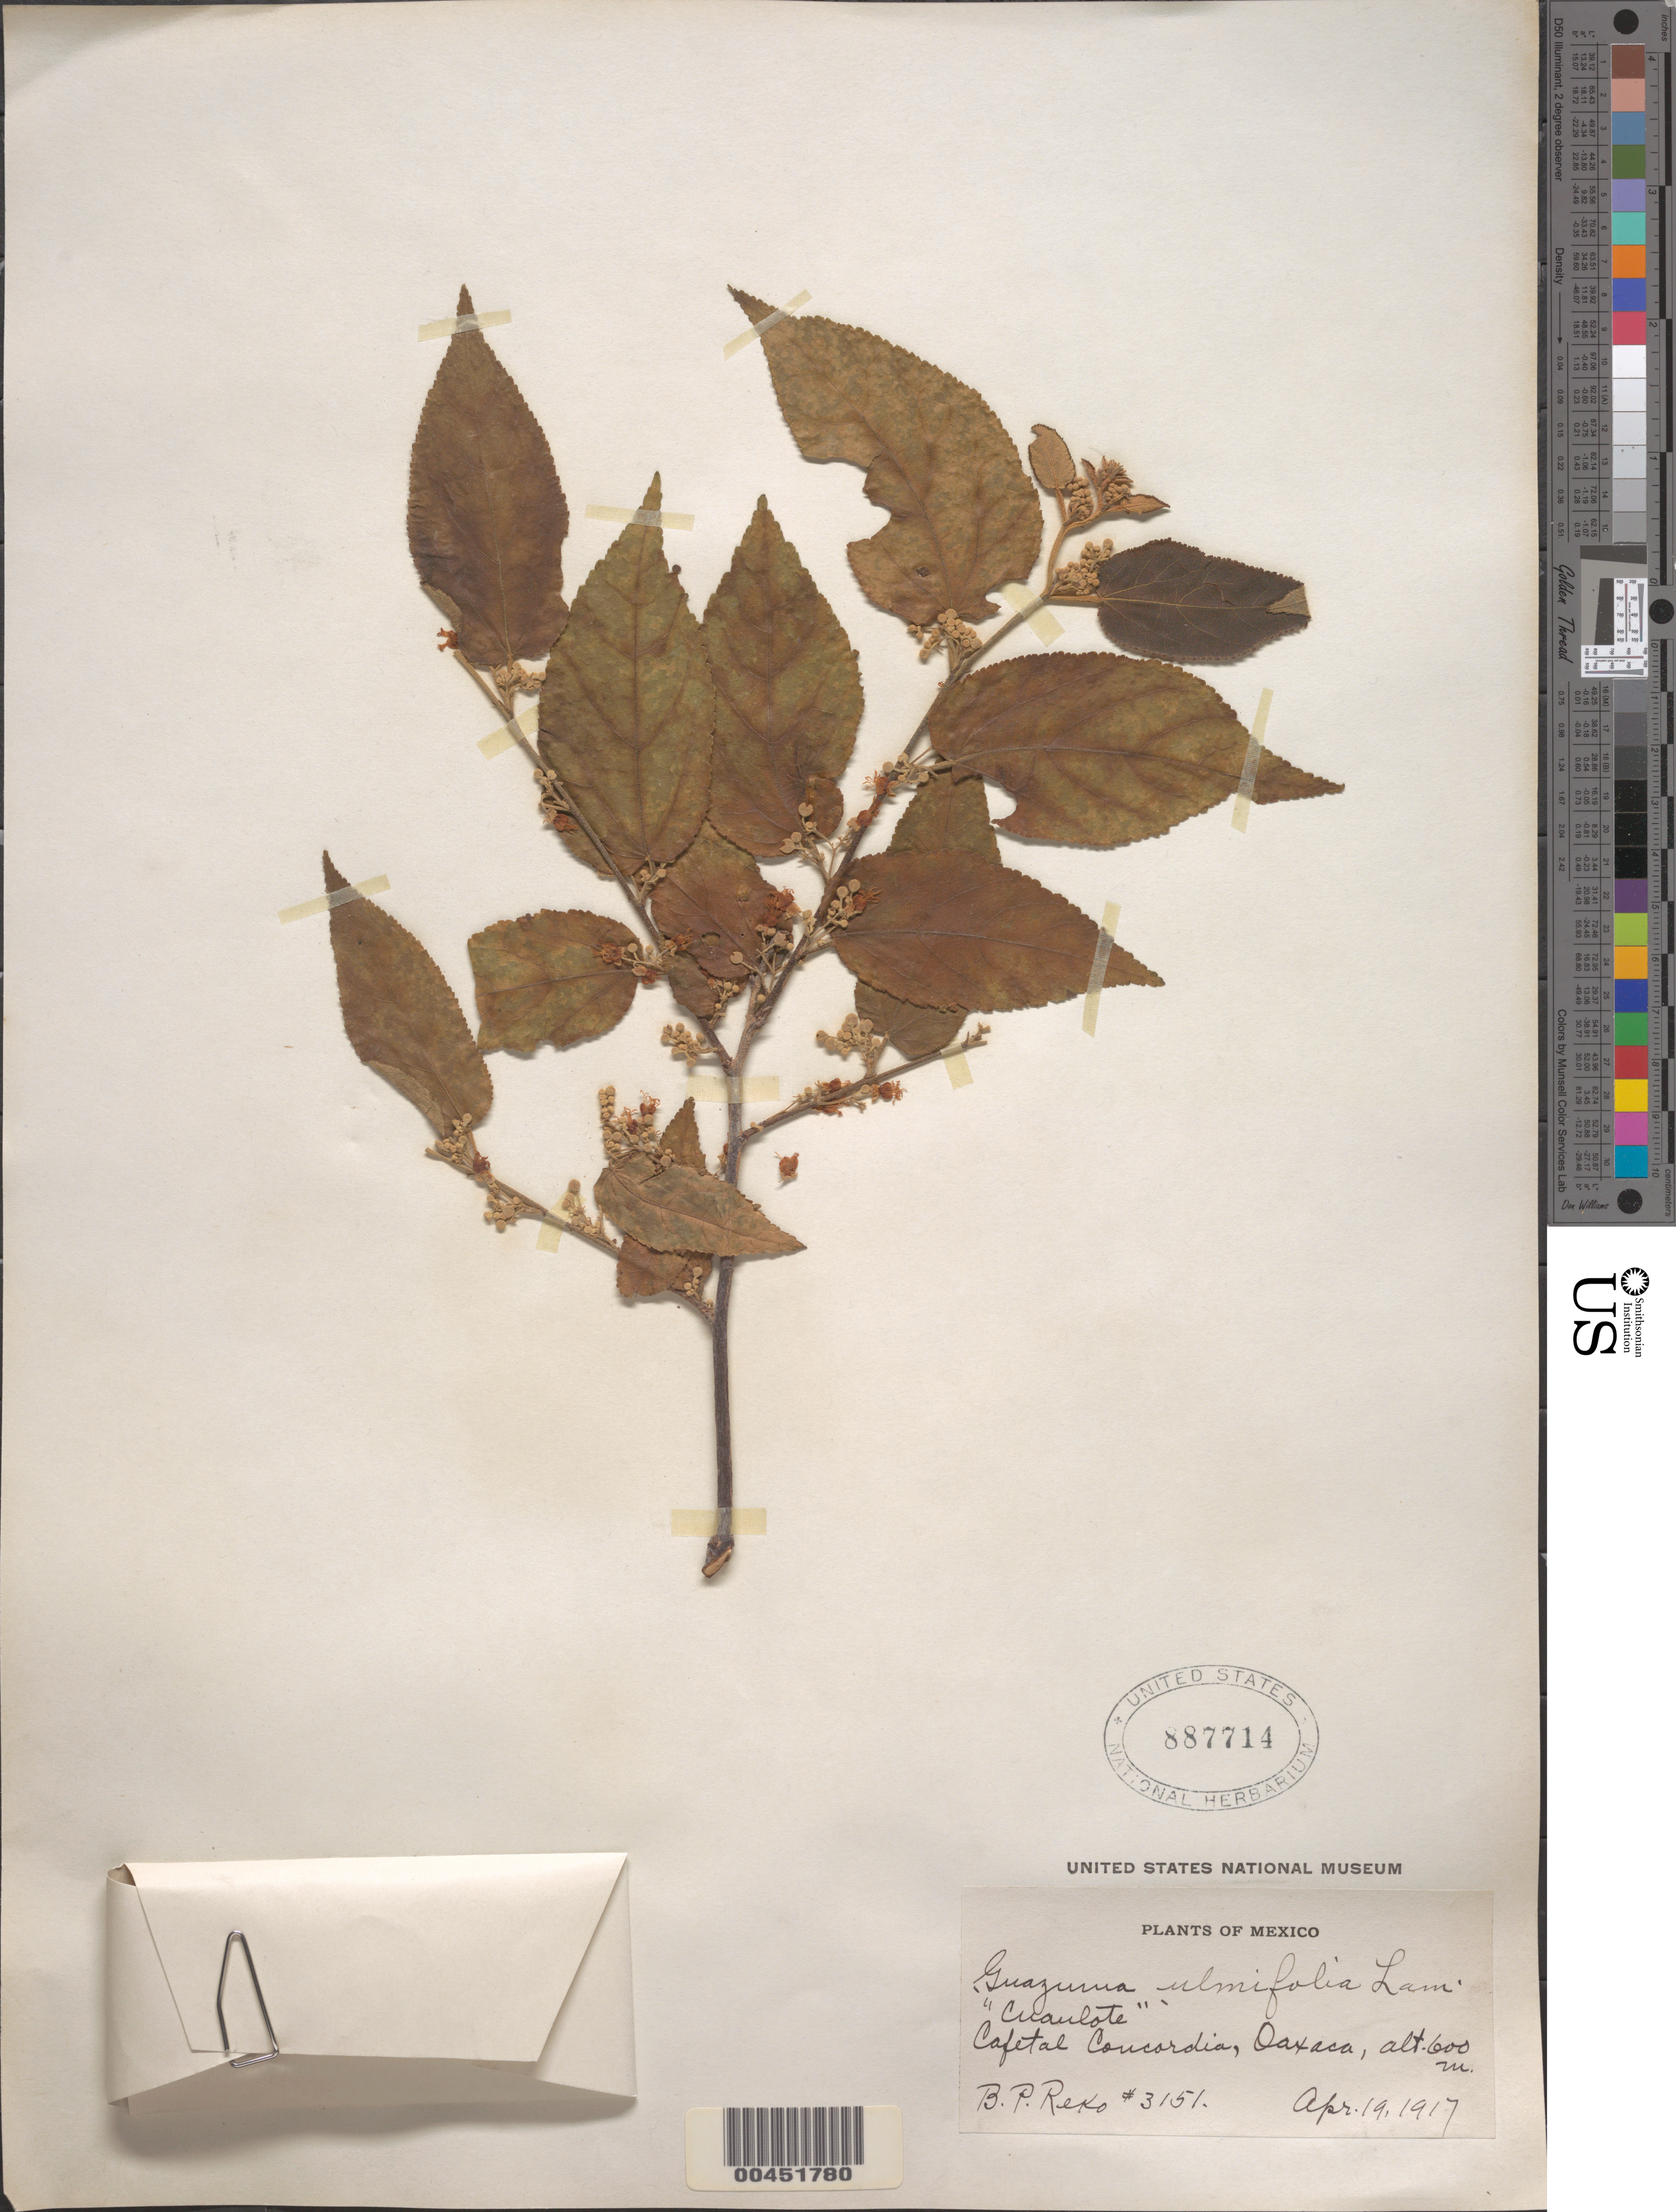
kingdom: Plantae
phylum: Tracheophyta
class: Magnoliopsida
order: Malvales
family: Malvaceae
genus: Guazuma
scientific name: Guazuma ulmifolia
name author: Lam.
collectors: B. P. Reko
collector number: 3151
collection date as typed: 19 Apr 1917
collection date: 1917-04-19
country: Mexico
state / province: Oaxaca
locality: Cafetal Concordia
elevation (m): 600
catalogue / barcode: US 887714